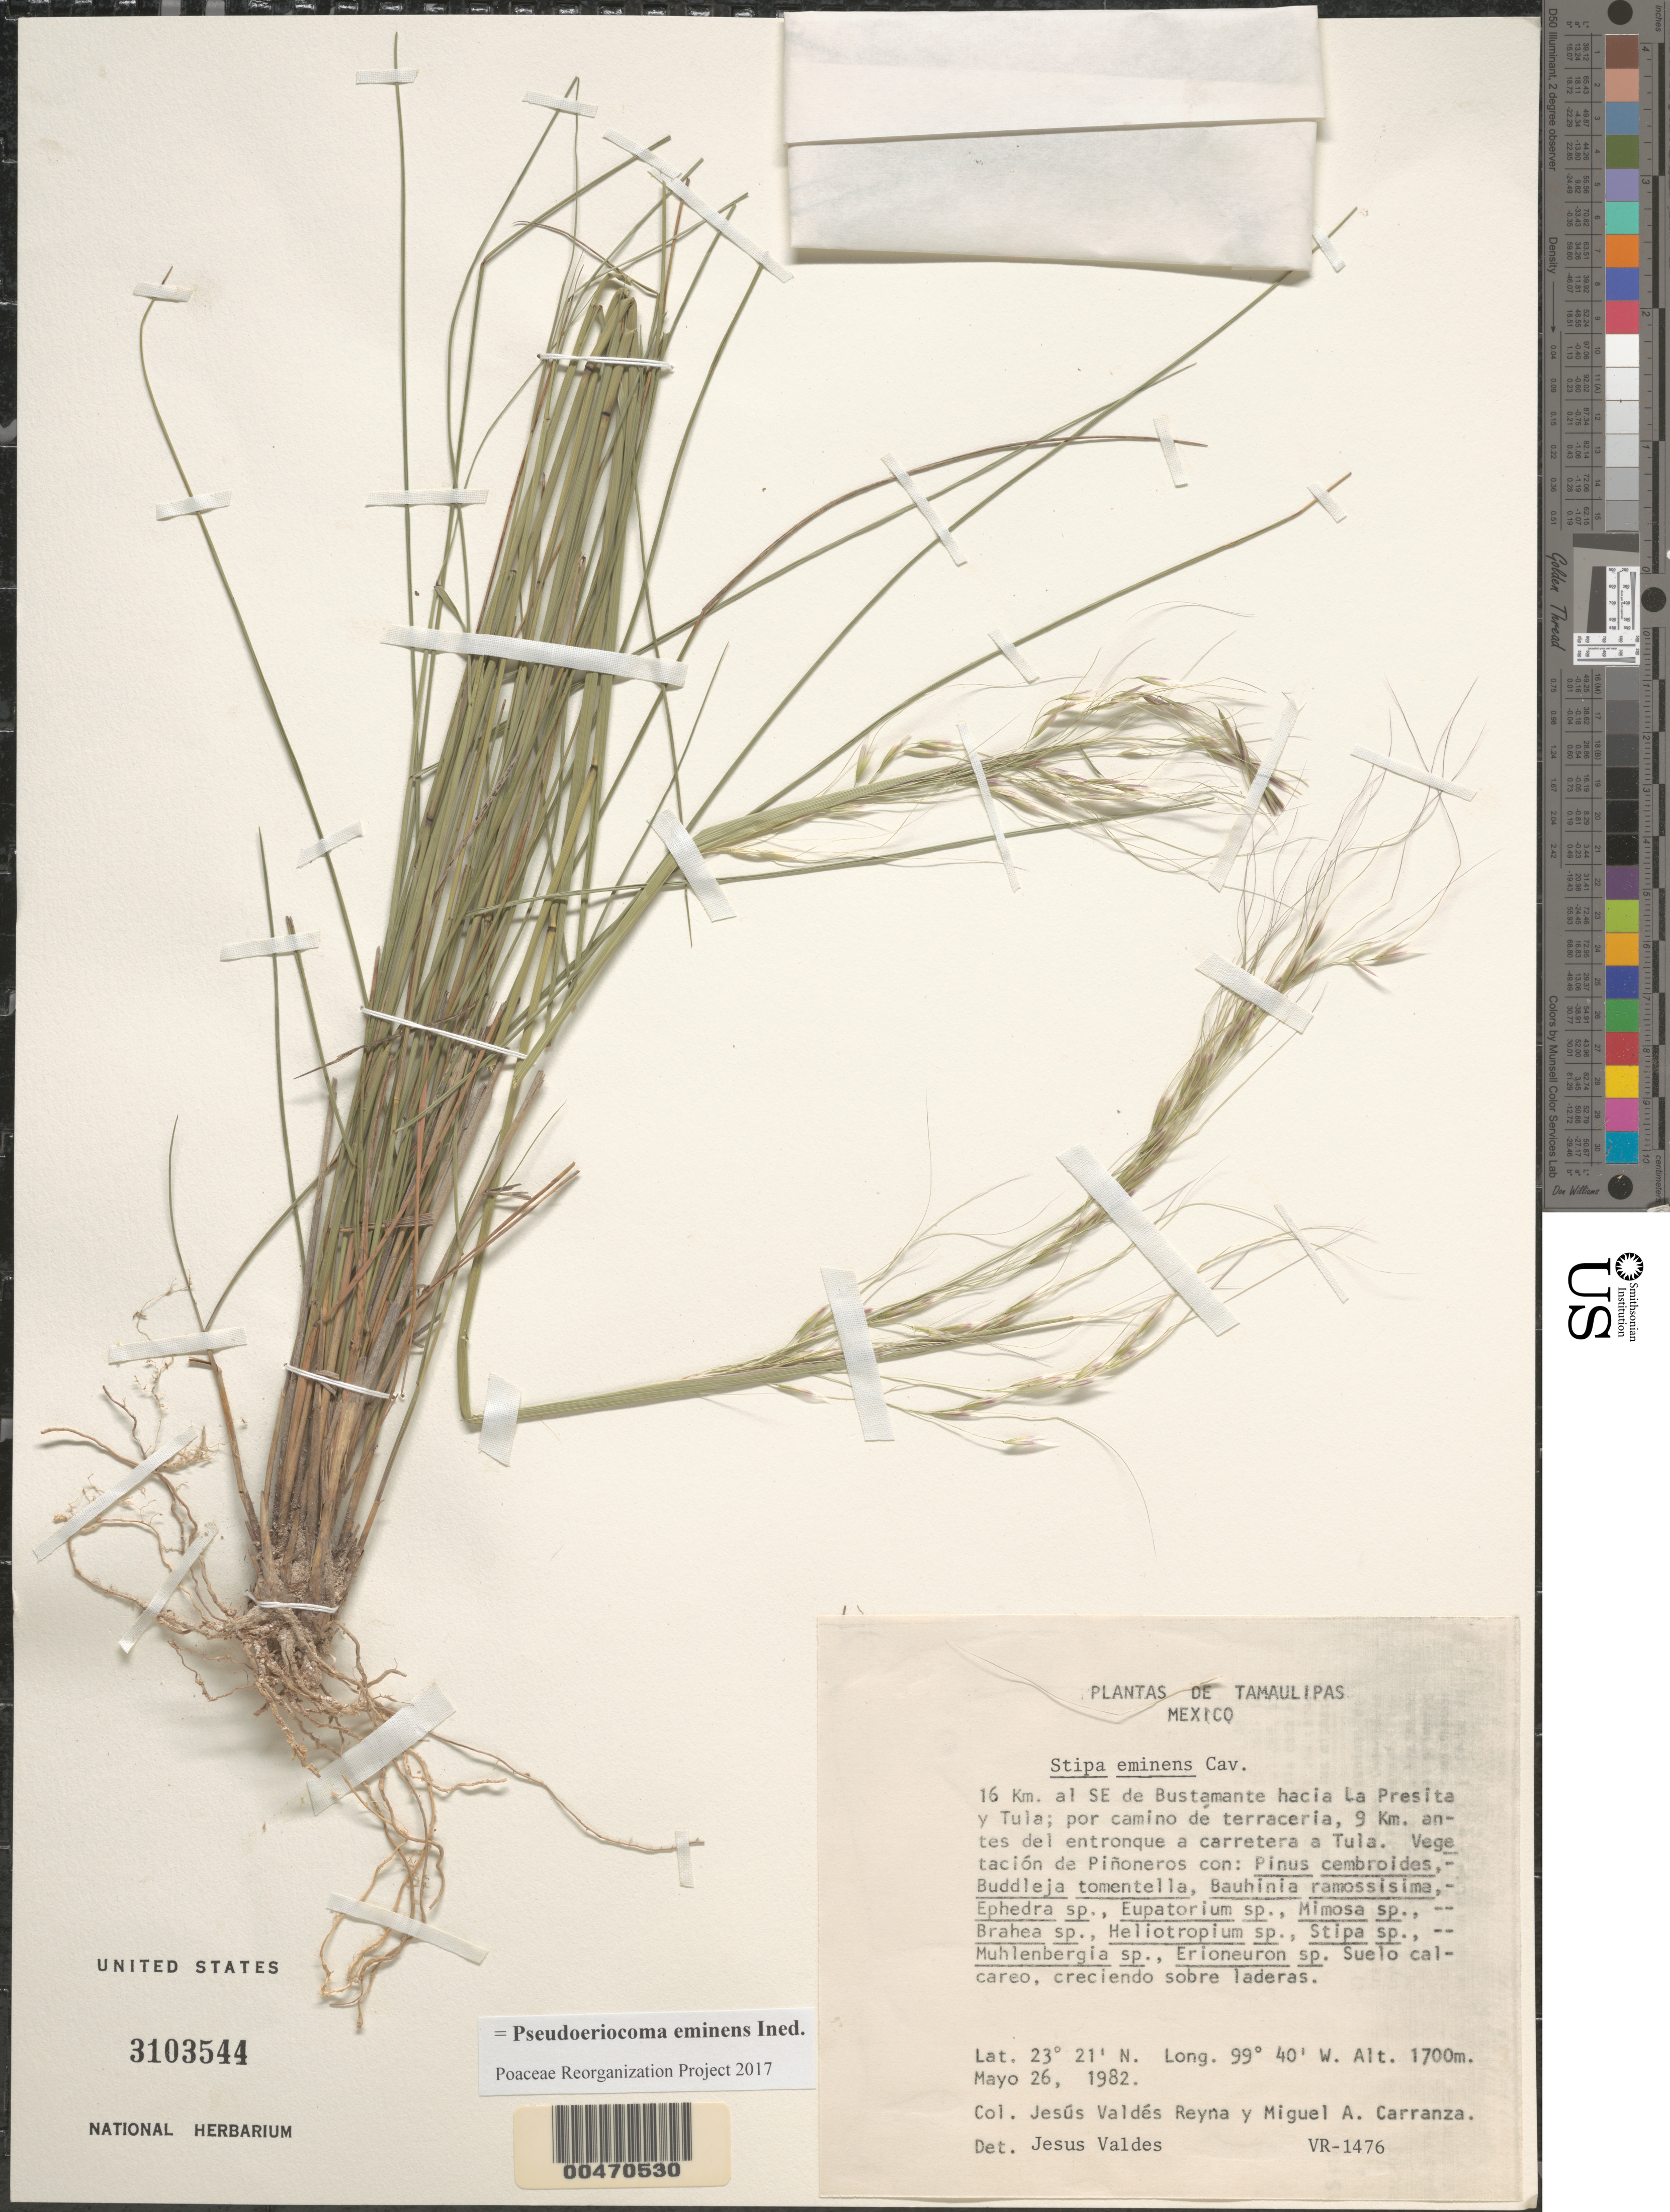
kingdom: Plantae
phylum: Tracheophyta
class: Liliopsida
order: Poales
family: Poaceae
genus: Pseudoeriocoma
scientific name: Pseudoeriocoma eminens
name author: (Cav.) Romasch.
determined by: Poaceae Reorganization Project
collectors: J. Valdés-Reyna & M. Carranza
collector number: VR-1476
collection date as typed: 26 May 1982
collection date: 1982-05-26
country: Mexico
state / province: Tamaulipas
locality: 16 km SE of Bustamante toward La Presita & Tula, 9 km before the jct to hwy to Tula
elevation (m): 1700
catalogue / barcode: US 3103544